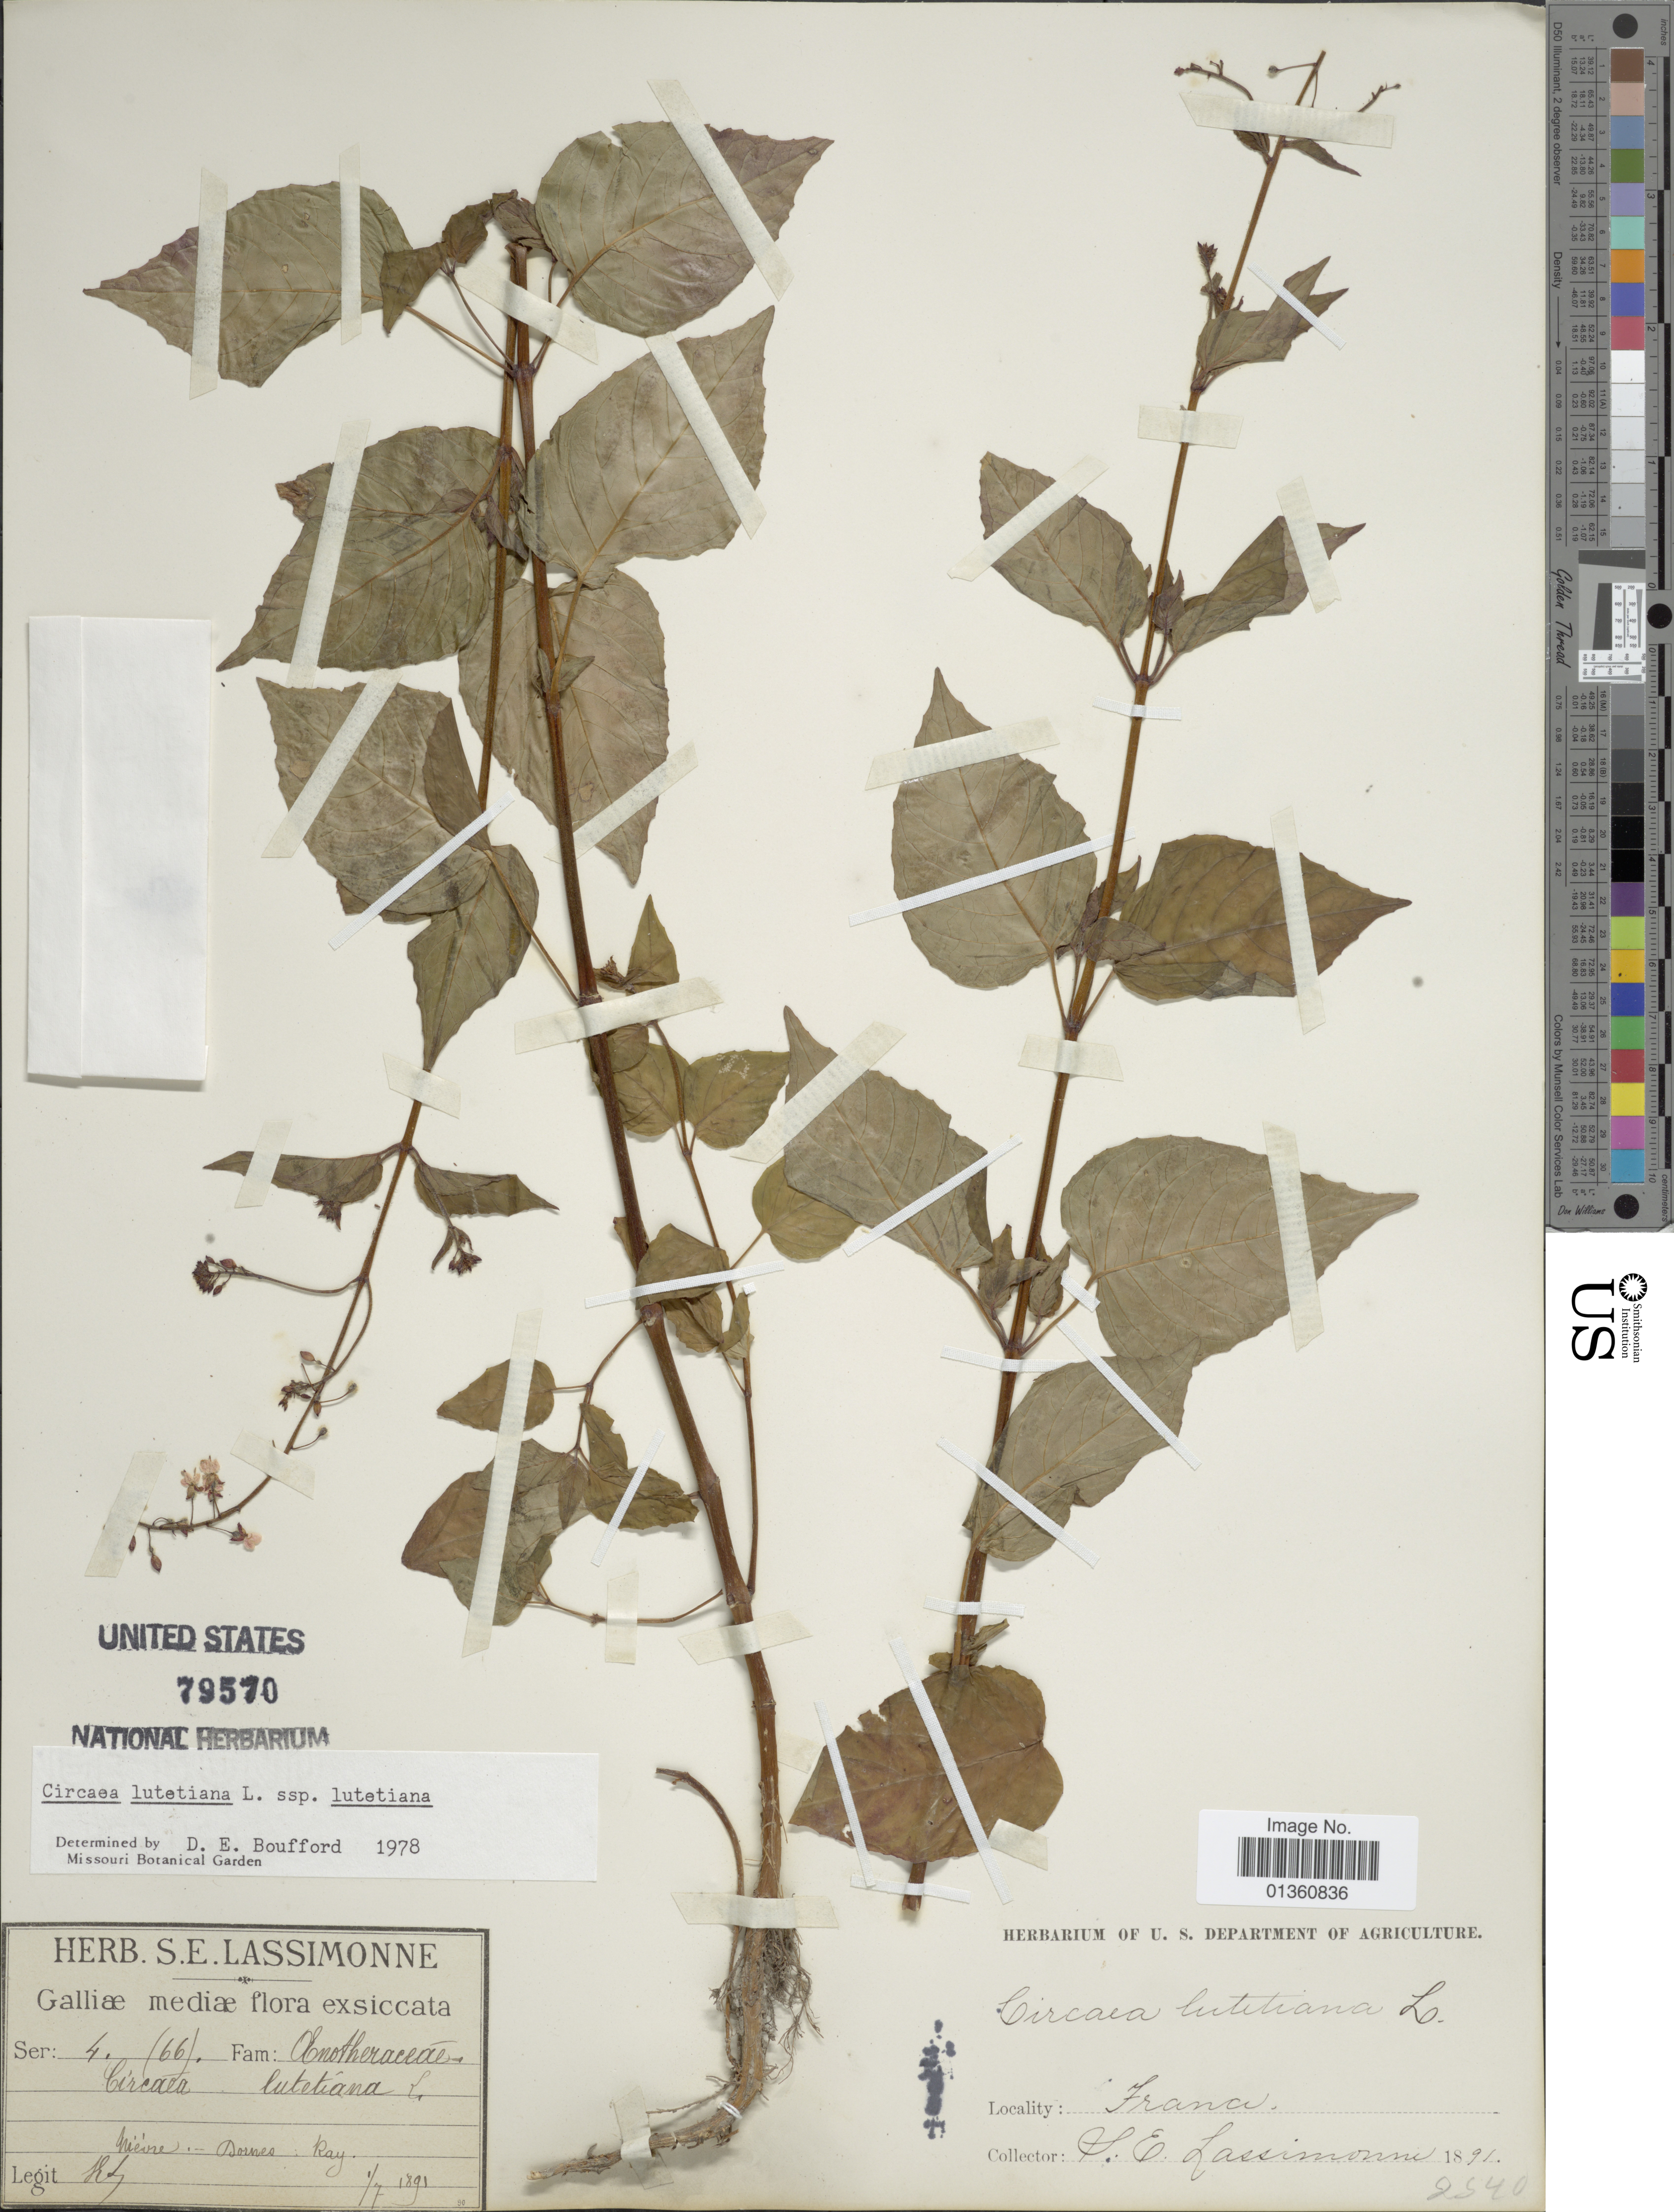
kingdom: Plantae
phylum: Tracheophyta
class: Magnoliopsida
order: Myrtales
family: Onagraceae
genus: Circaea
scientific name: Circaea lutetiana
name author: L.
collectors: S. Lassimonne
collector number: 4 (66)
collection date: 1891-07-01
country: France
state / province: Bourgogne-Franche-Comté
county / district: Nièvre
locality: Nièvre - Dornes: Ray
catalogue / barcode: US 79570